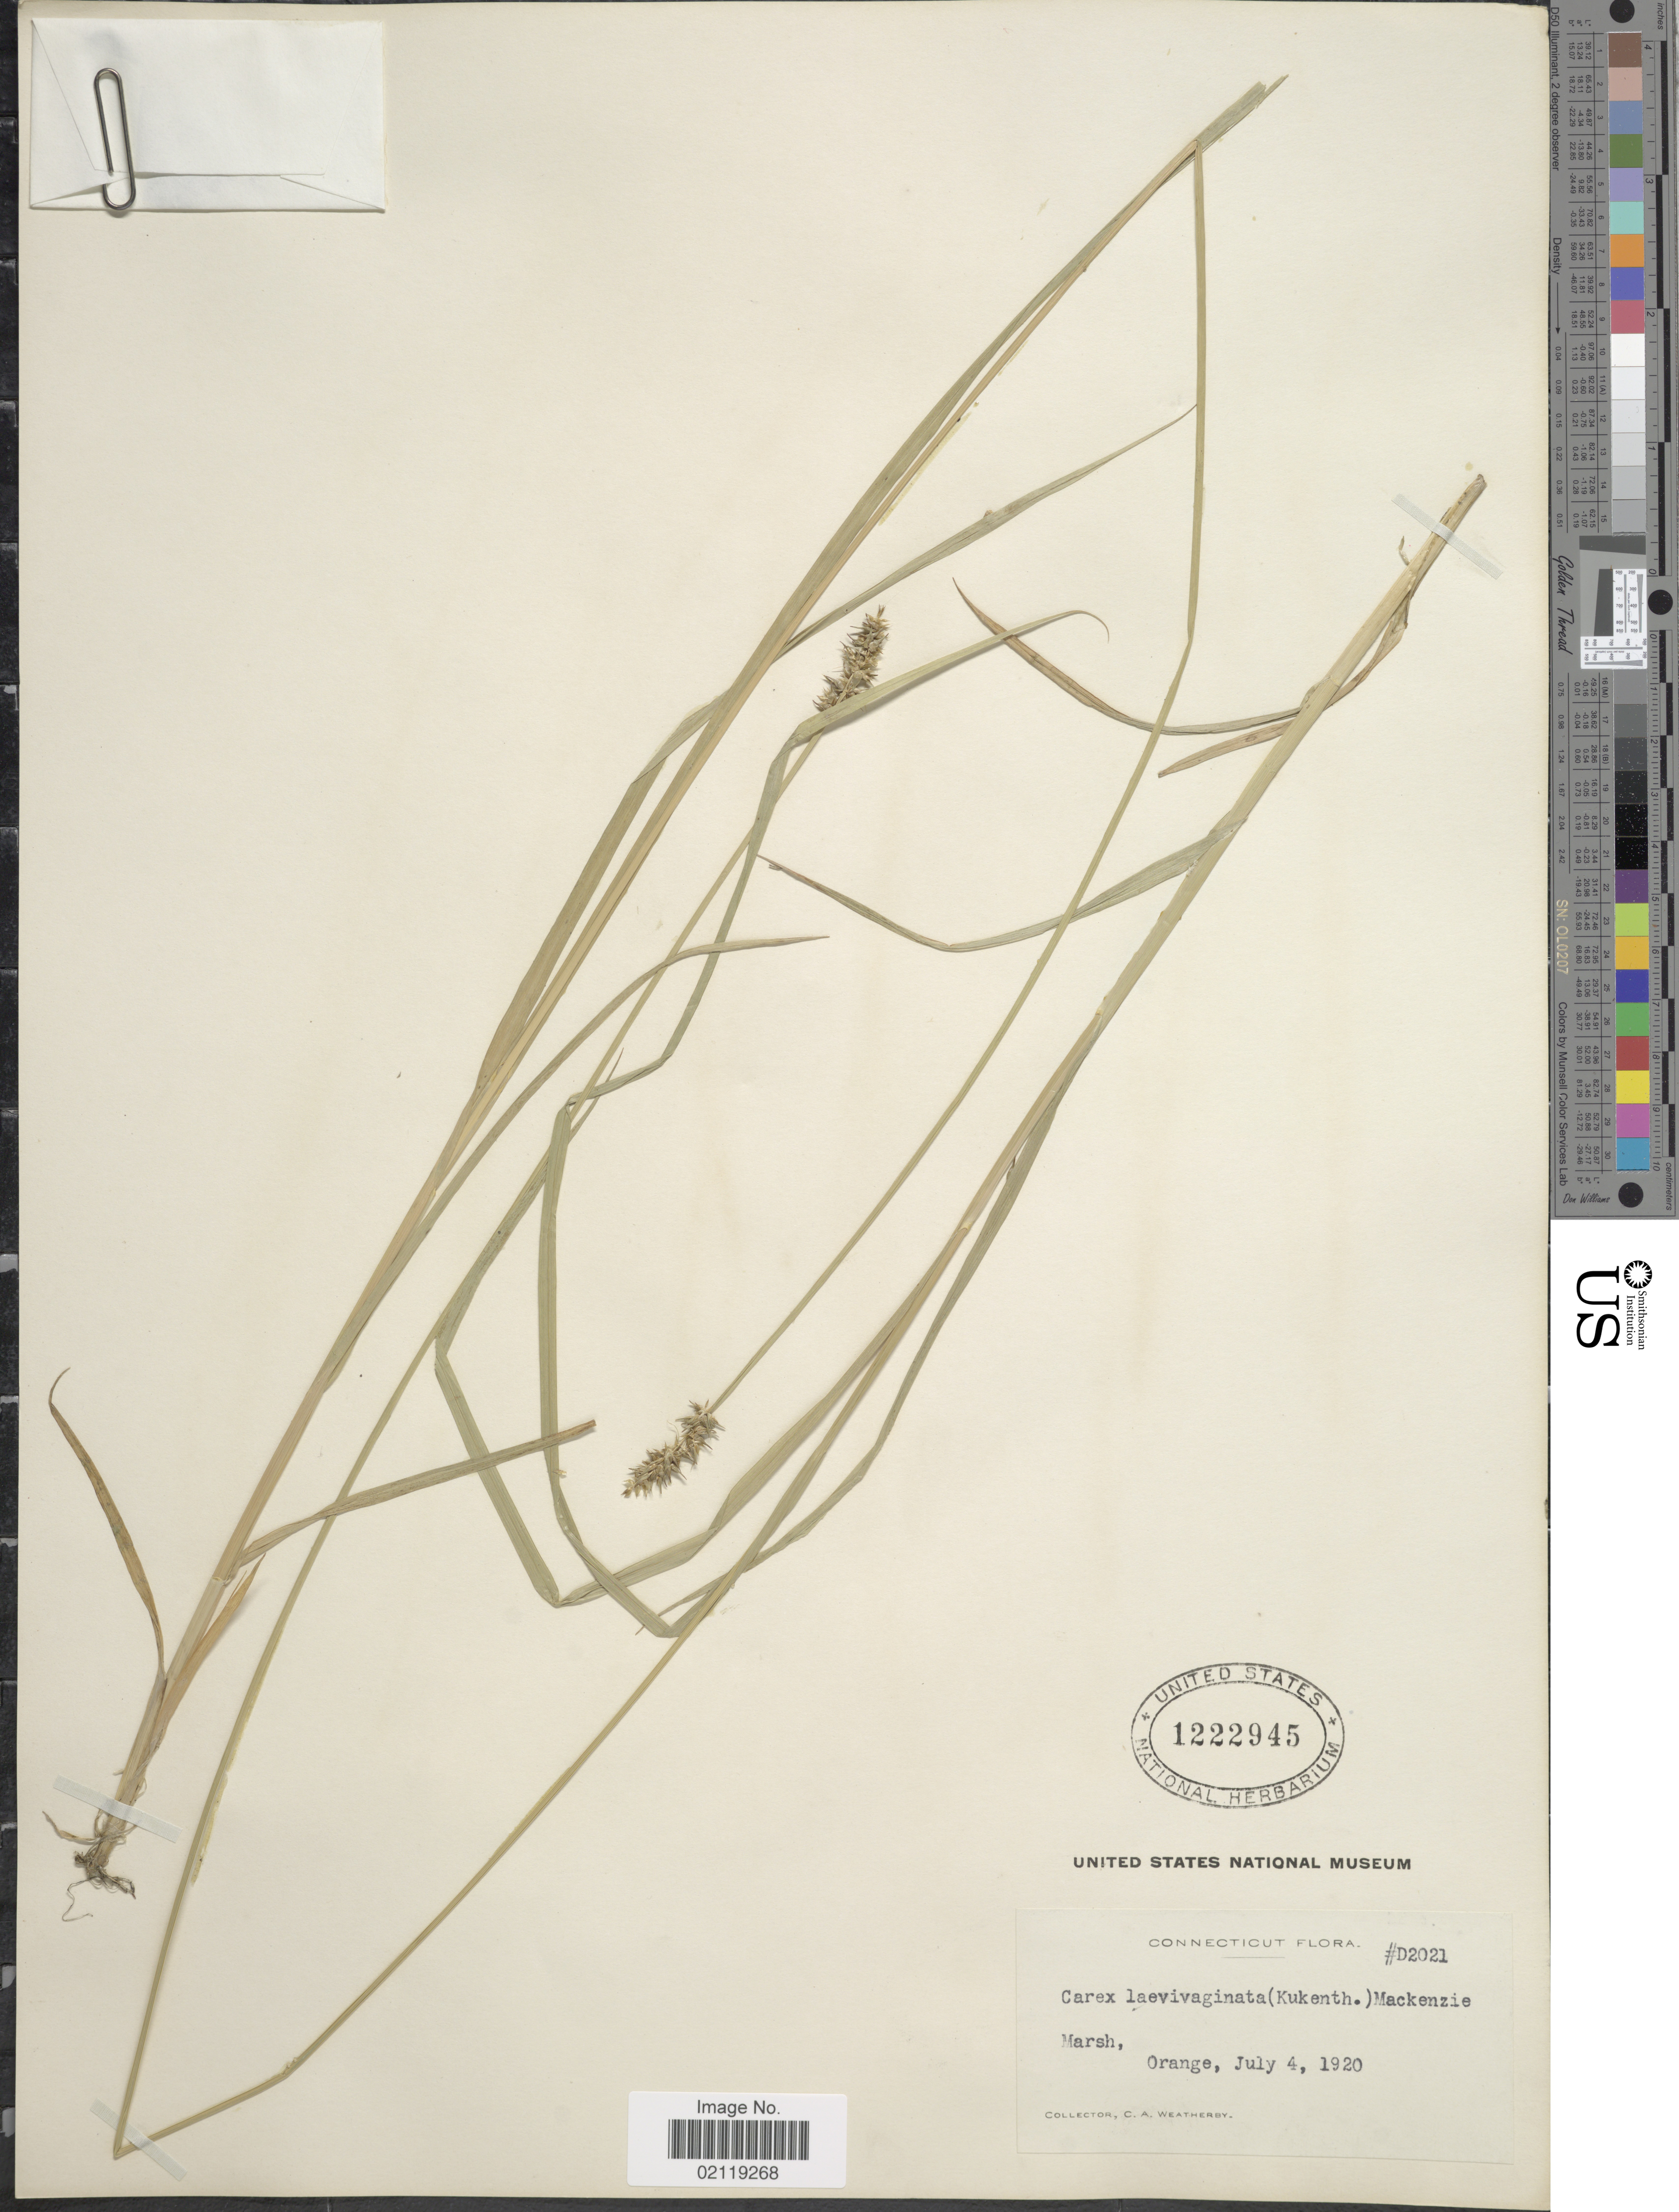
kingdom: Plantae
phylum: Tracheophyta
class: Liliopsida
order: Poales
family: Cyperaceae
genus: Carex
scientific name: Carex laevivaginata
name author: (Kük.) Mack.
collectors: C. A. Weatherby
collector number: D2021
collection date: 1920-07-04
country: United States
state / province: Connecticut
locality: Marsh, Orange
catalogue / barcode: US 1222945